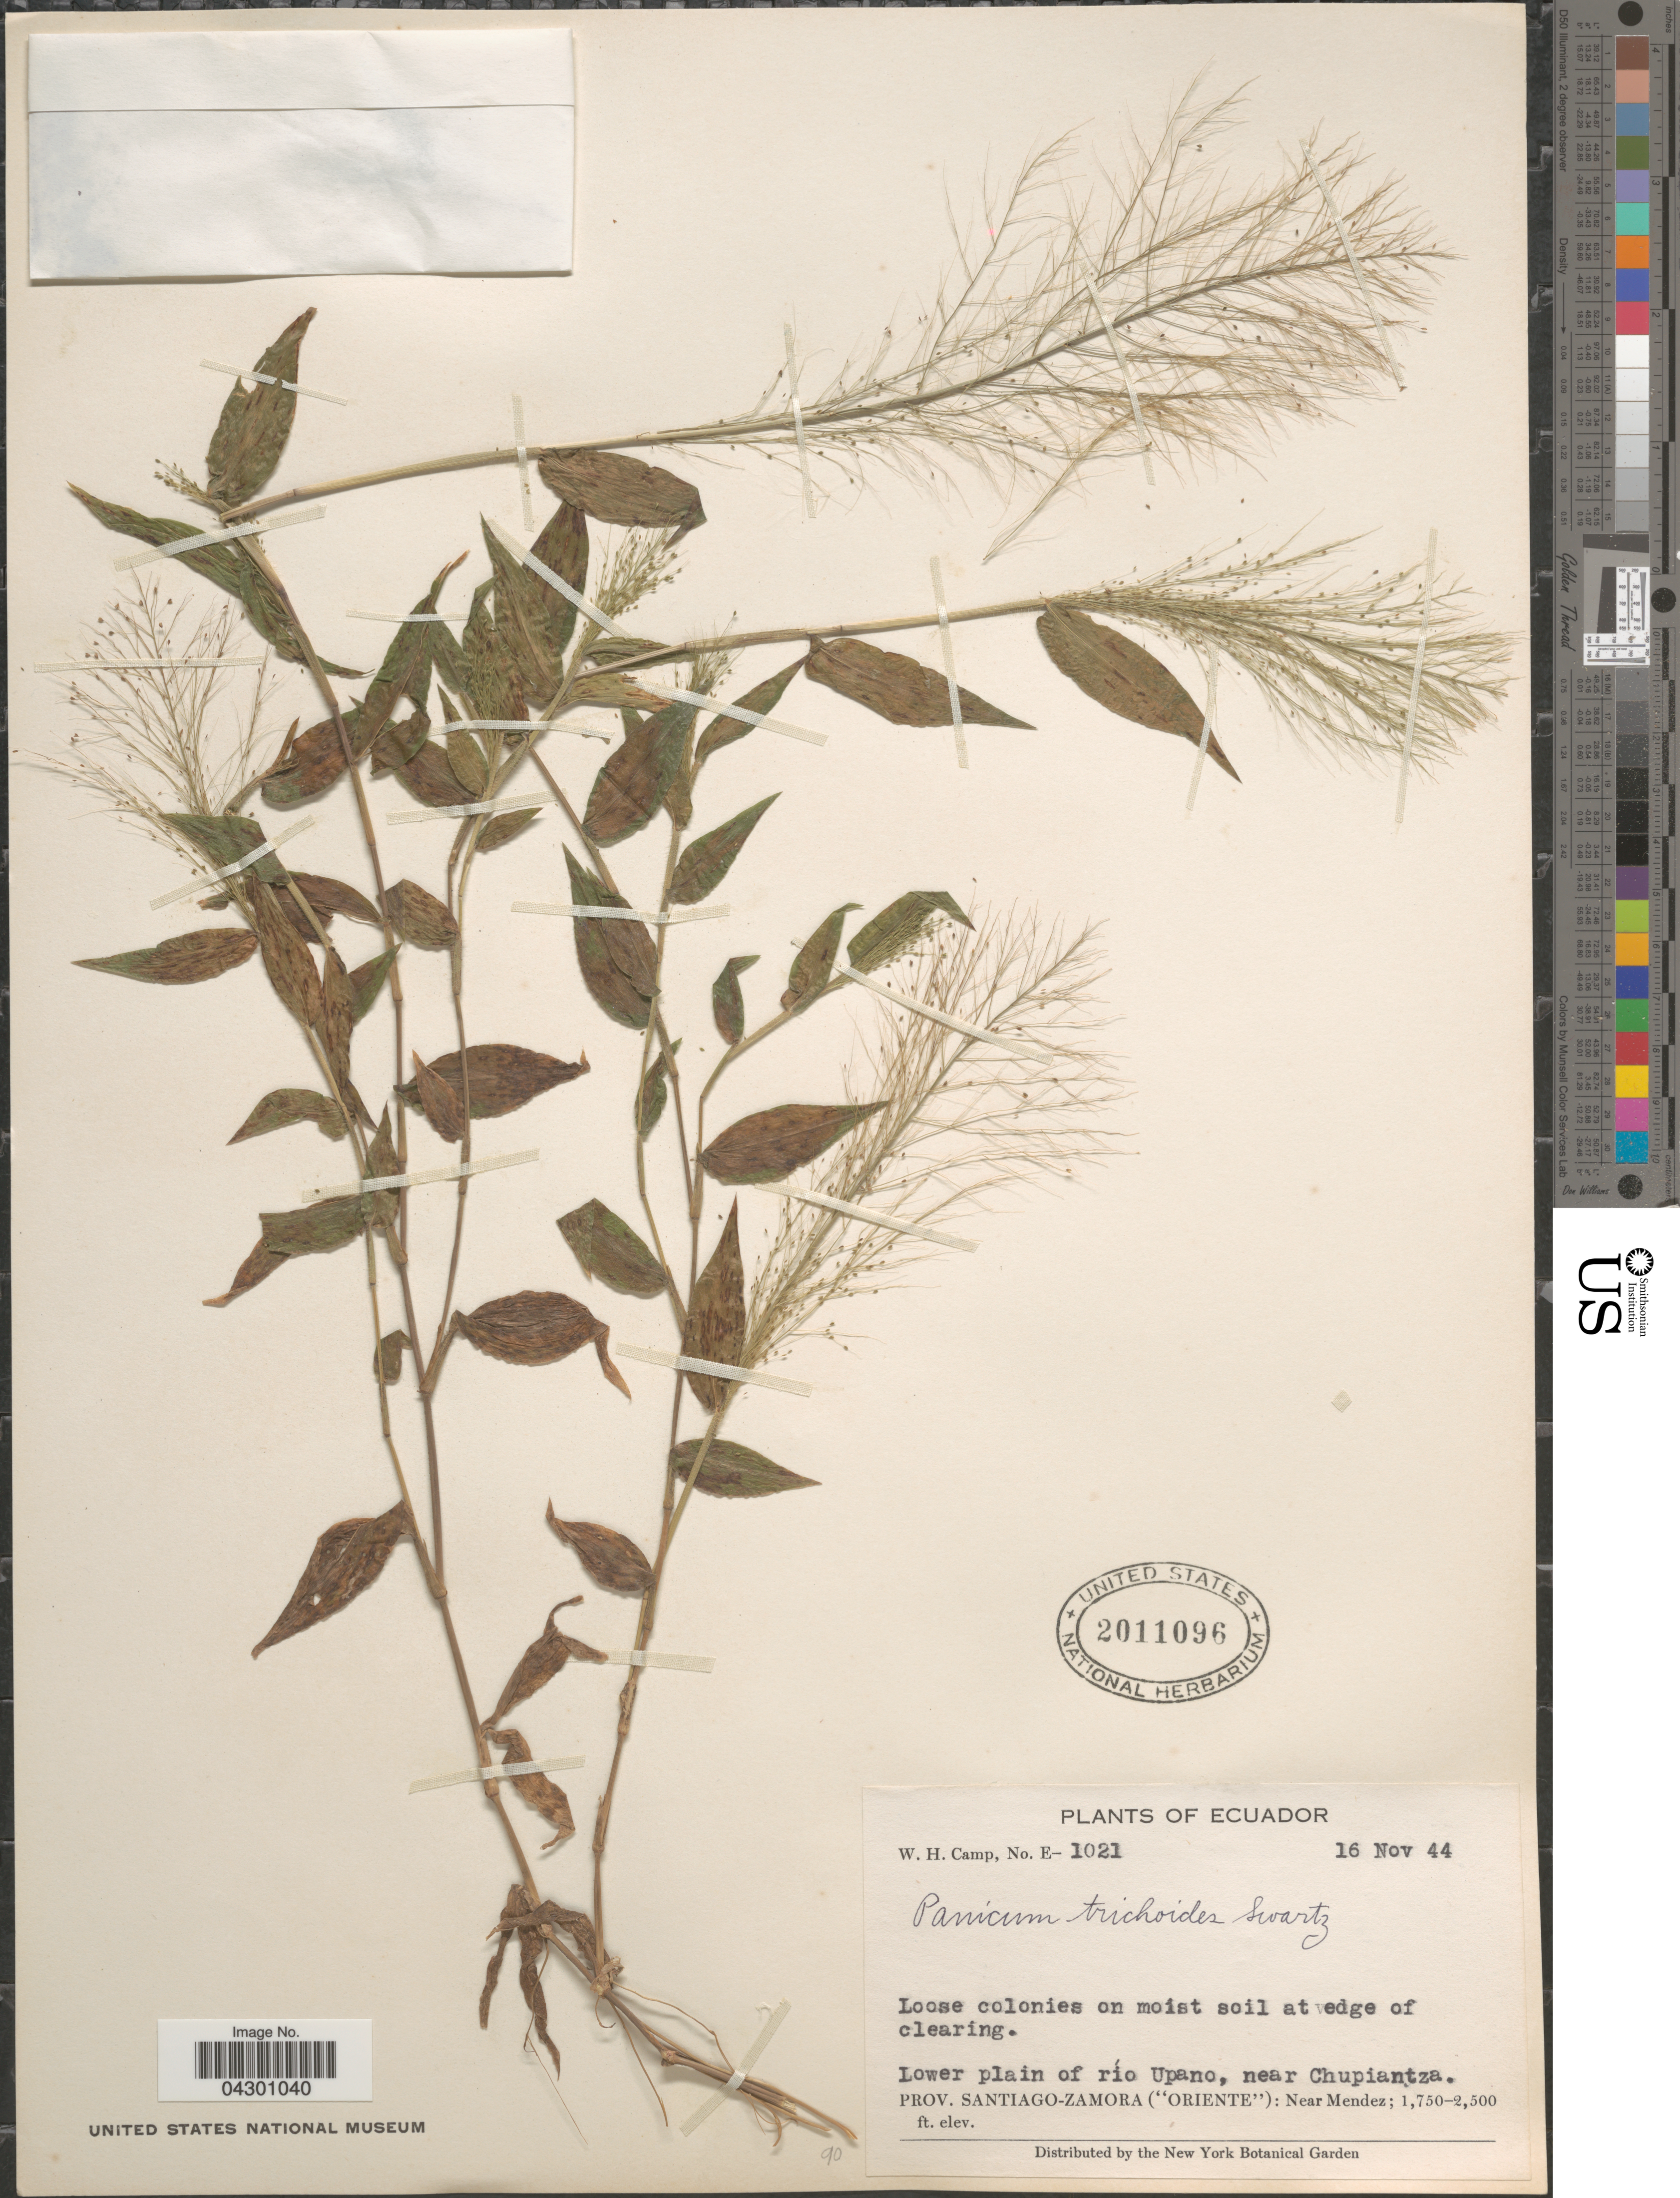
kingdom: Plantae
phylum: Tracheophyta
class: Liliopsida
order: Poales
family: Poaceae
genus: Panicum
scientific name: Panicum trichoides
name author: Sw.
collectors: W. H. Camp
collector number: E-1021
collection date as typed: Transcribed d/m/y: 16/11/44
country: Ecuador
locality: Lower plain of río Upano, near Chupiantza. Prov. Santiago-Zamora ("Oriente"): Near Mendez.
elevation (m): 533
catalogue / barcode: US 2011096